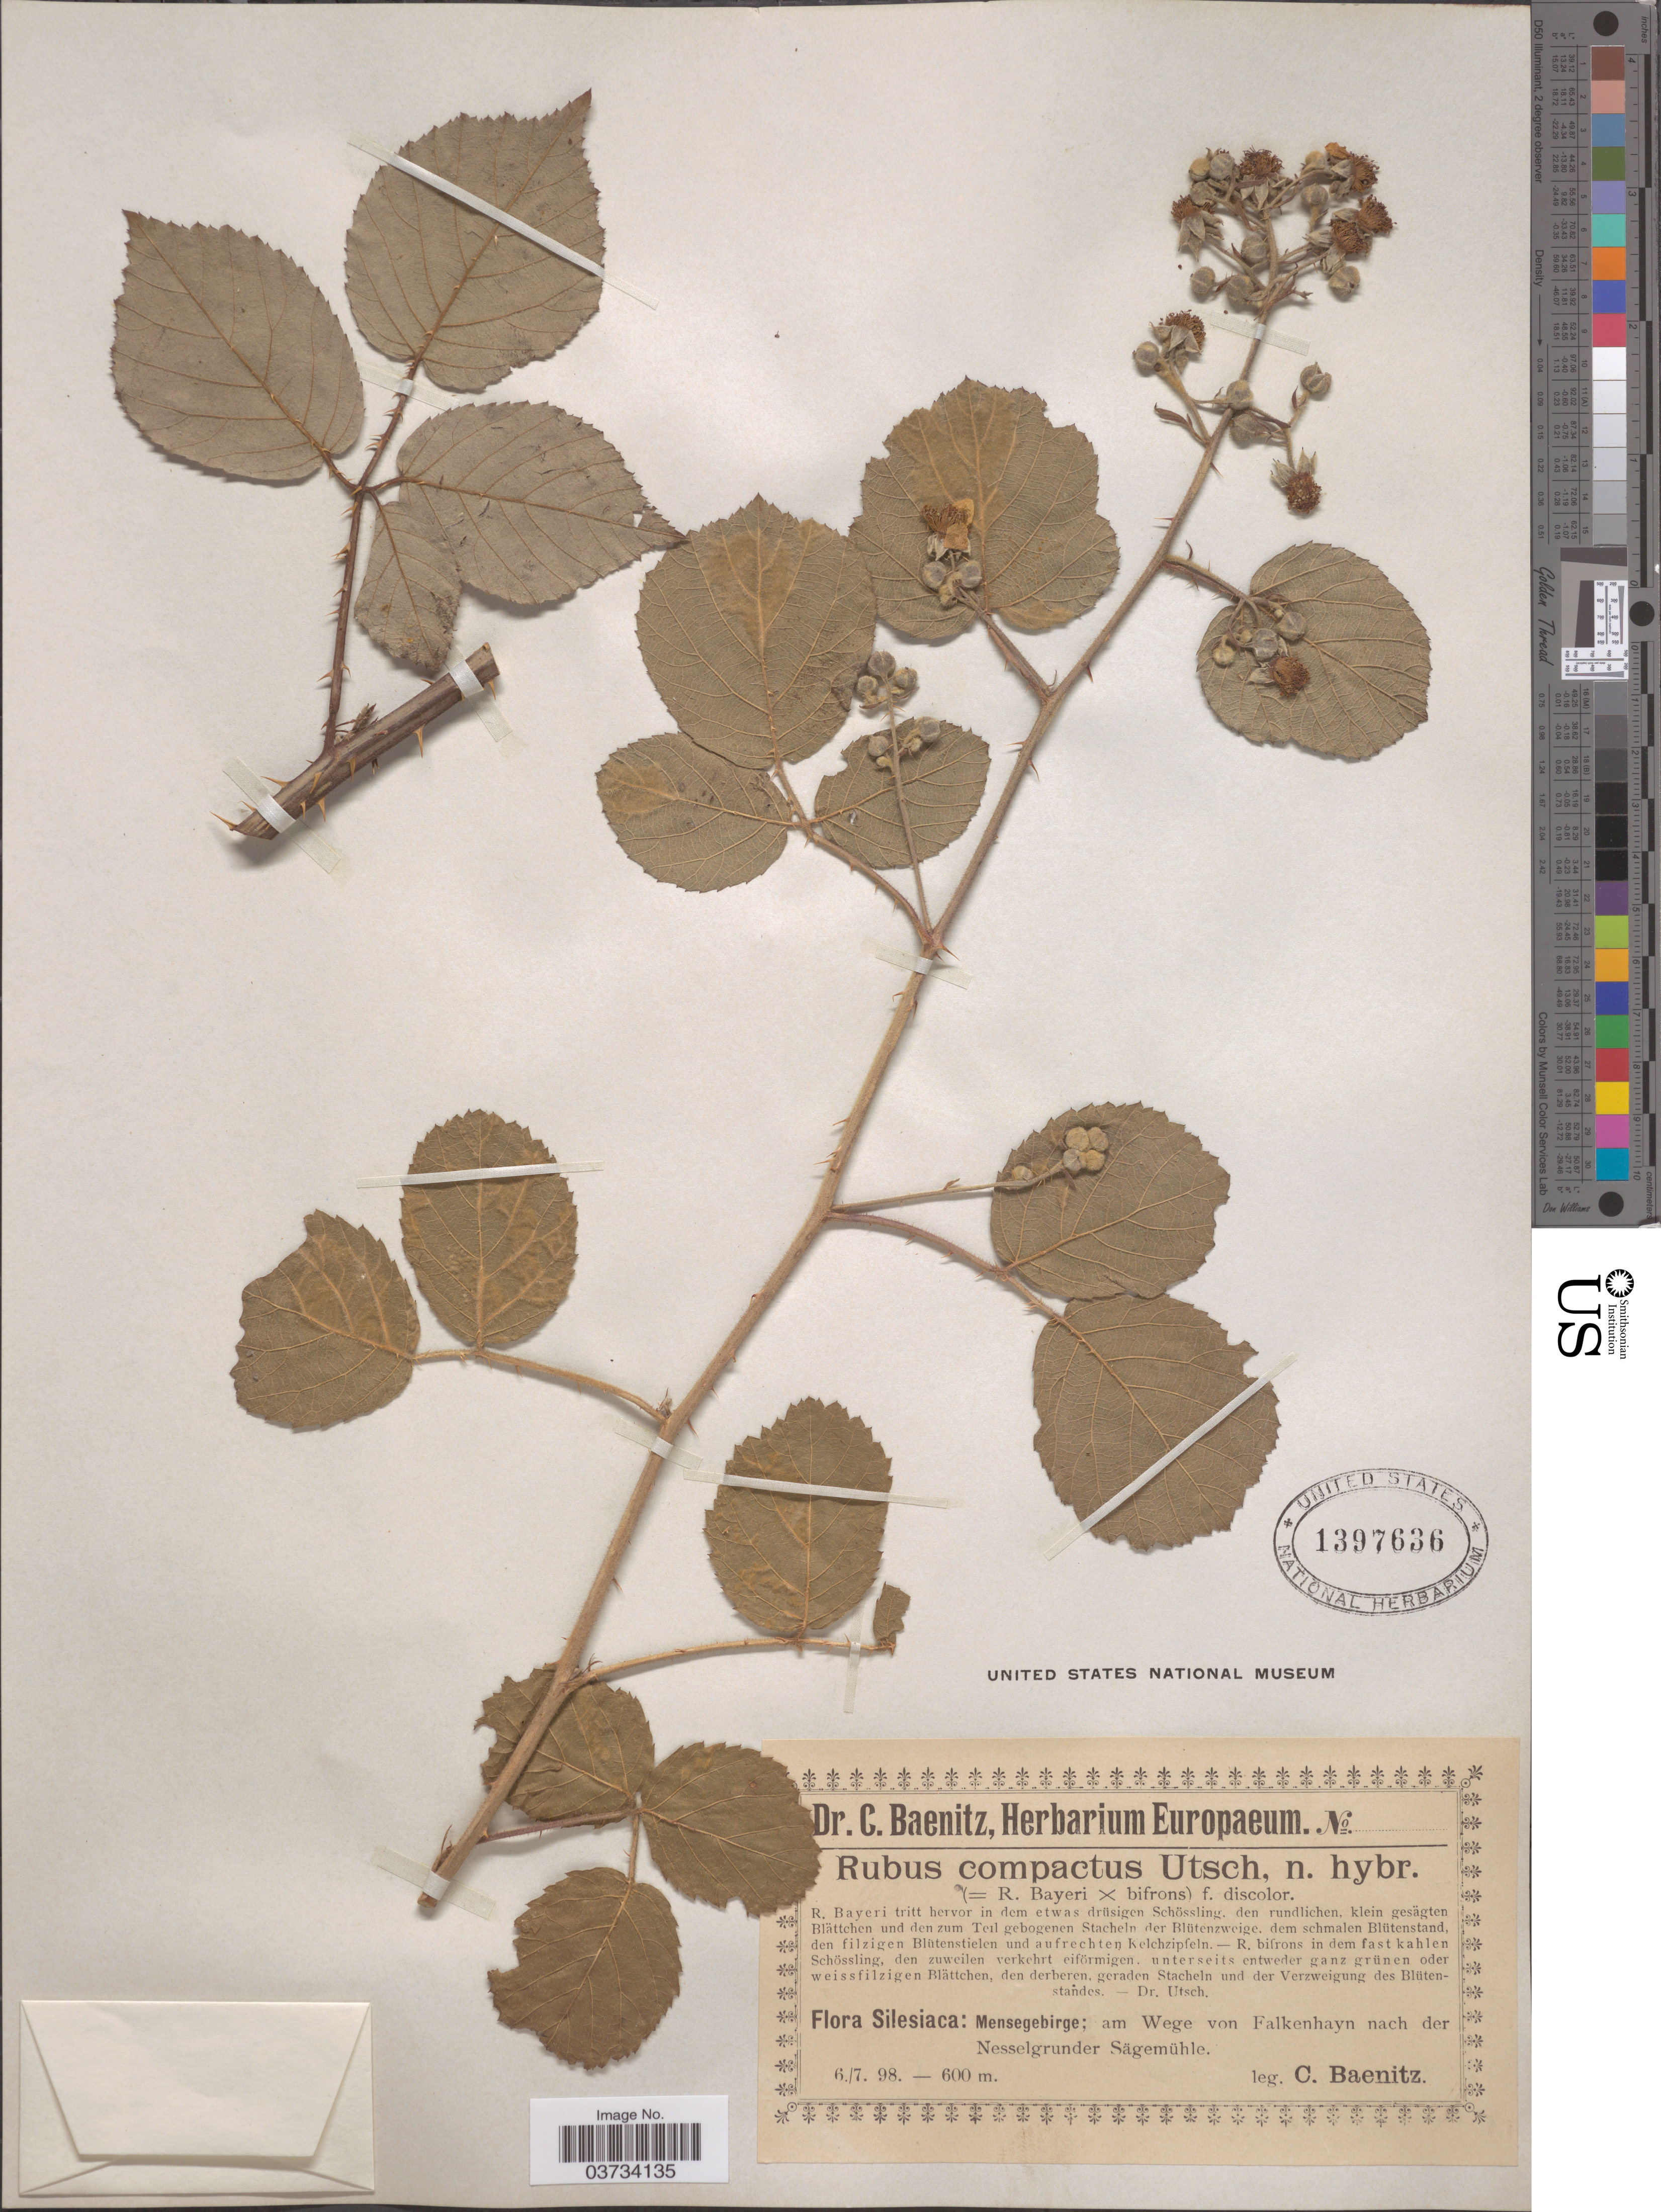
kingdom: Plantae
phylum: Tracheophyta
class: Magnoliopsida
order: Rosales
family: Rosaceae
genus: Rubus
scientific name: Rubus compactus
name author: Benth.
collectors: C. G. Baenitz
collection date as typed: Transcribed d/m/y: 6/7/98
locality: Silesiaca: Mensegebirge; am Wege von Falkenhayn nach der Nesselgrunder Sägemühle.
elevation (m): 600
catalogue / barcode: US 1397636